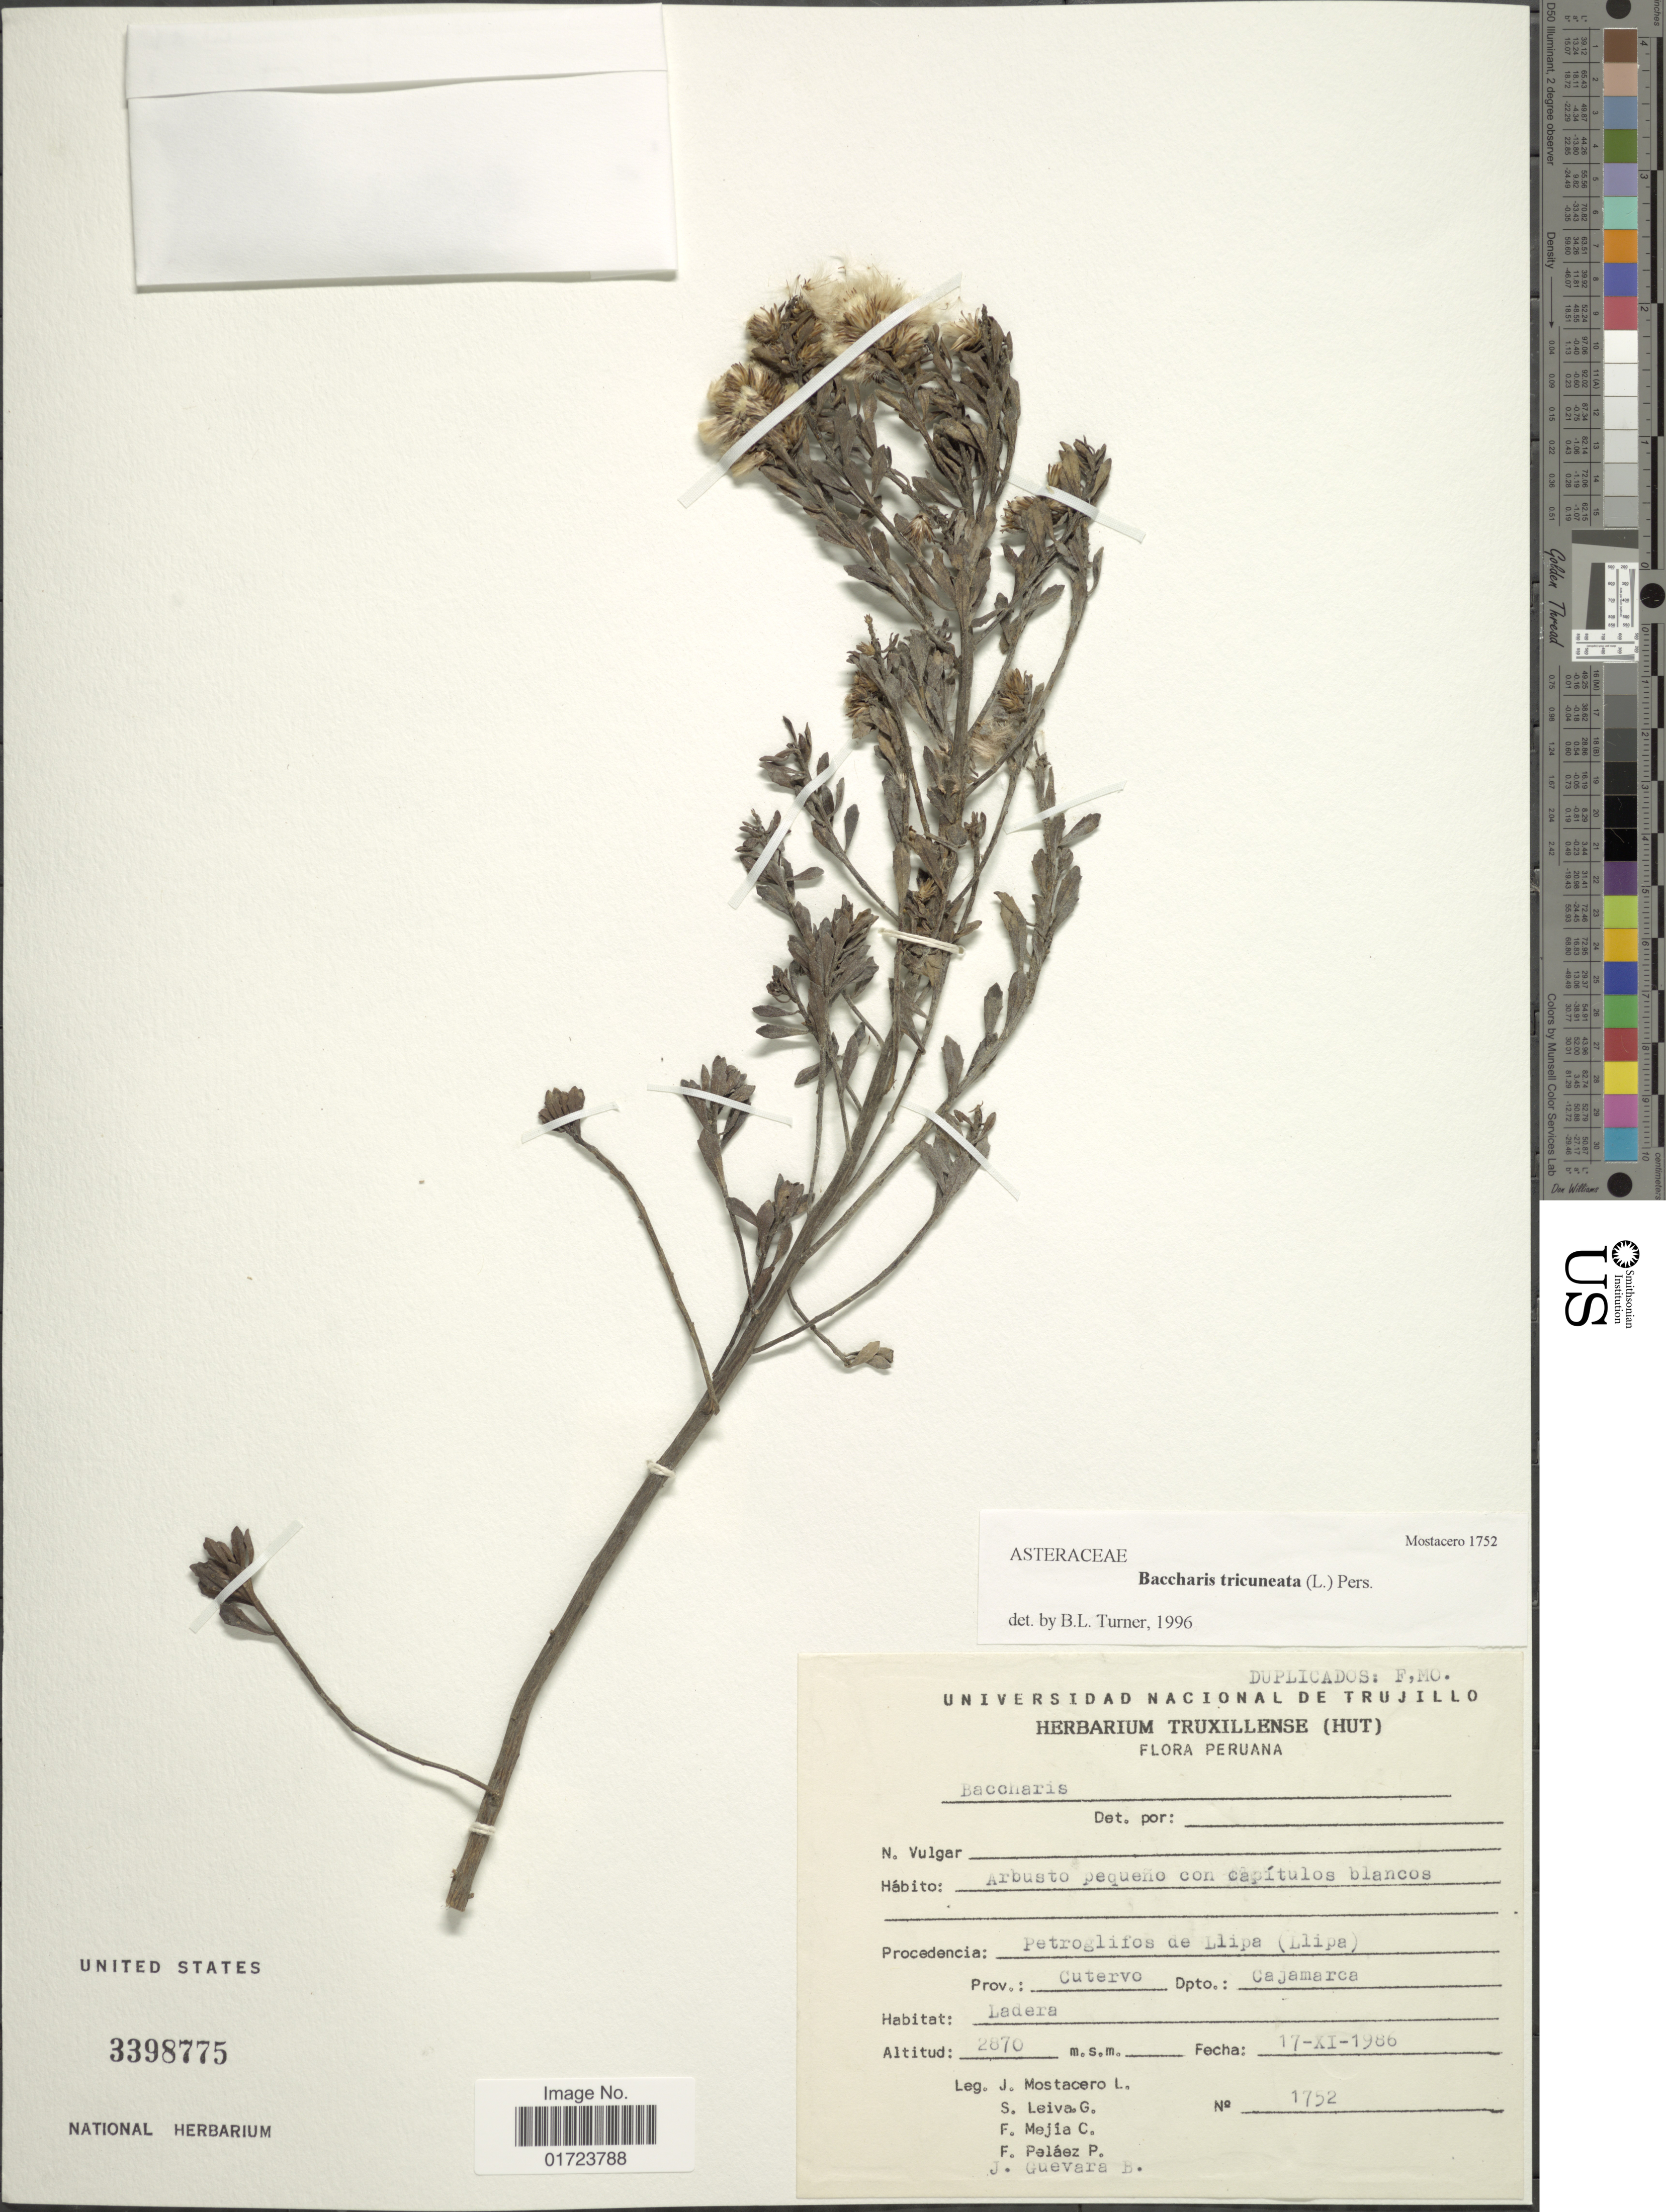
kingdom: Plantae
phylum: Tracheophyta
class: Magnoliopsida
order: Asterales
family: Asteraceae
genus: Baccharis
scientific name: Baccharis tricuneata var. robusta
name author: Cuatrec.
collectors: J. Mostacero L., S. Leiva G., F. Mejia C., F. Pelaez P. & J. Guevara B.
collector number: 1752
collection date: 1986-11-17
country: Peru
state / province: Cajamarca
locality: Petroglifos de Llipa (Llipa), Prov.: Cutervo, Dpto.: Cajamarca.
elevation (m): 2870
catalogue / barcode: US 3398775